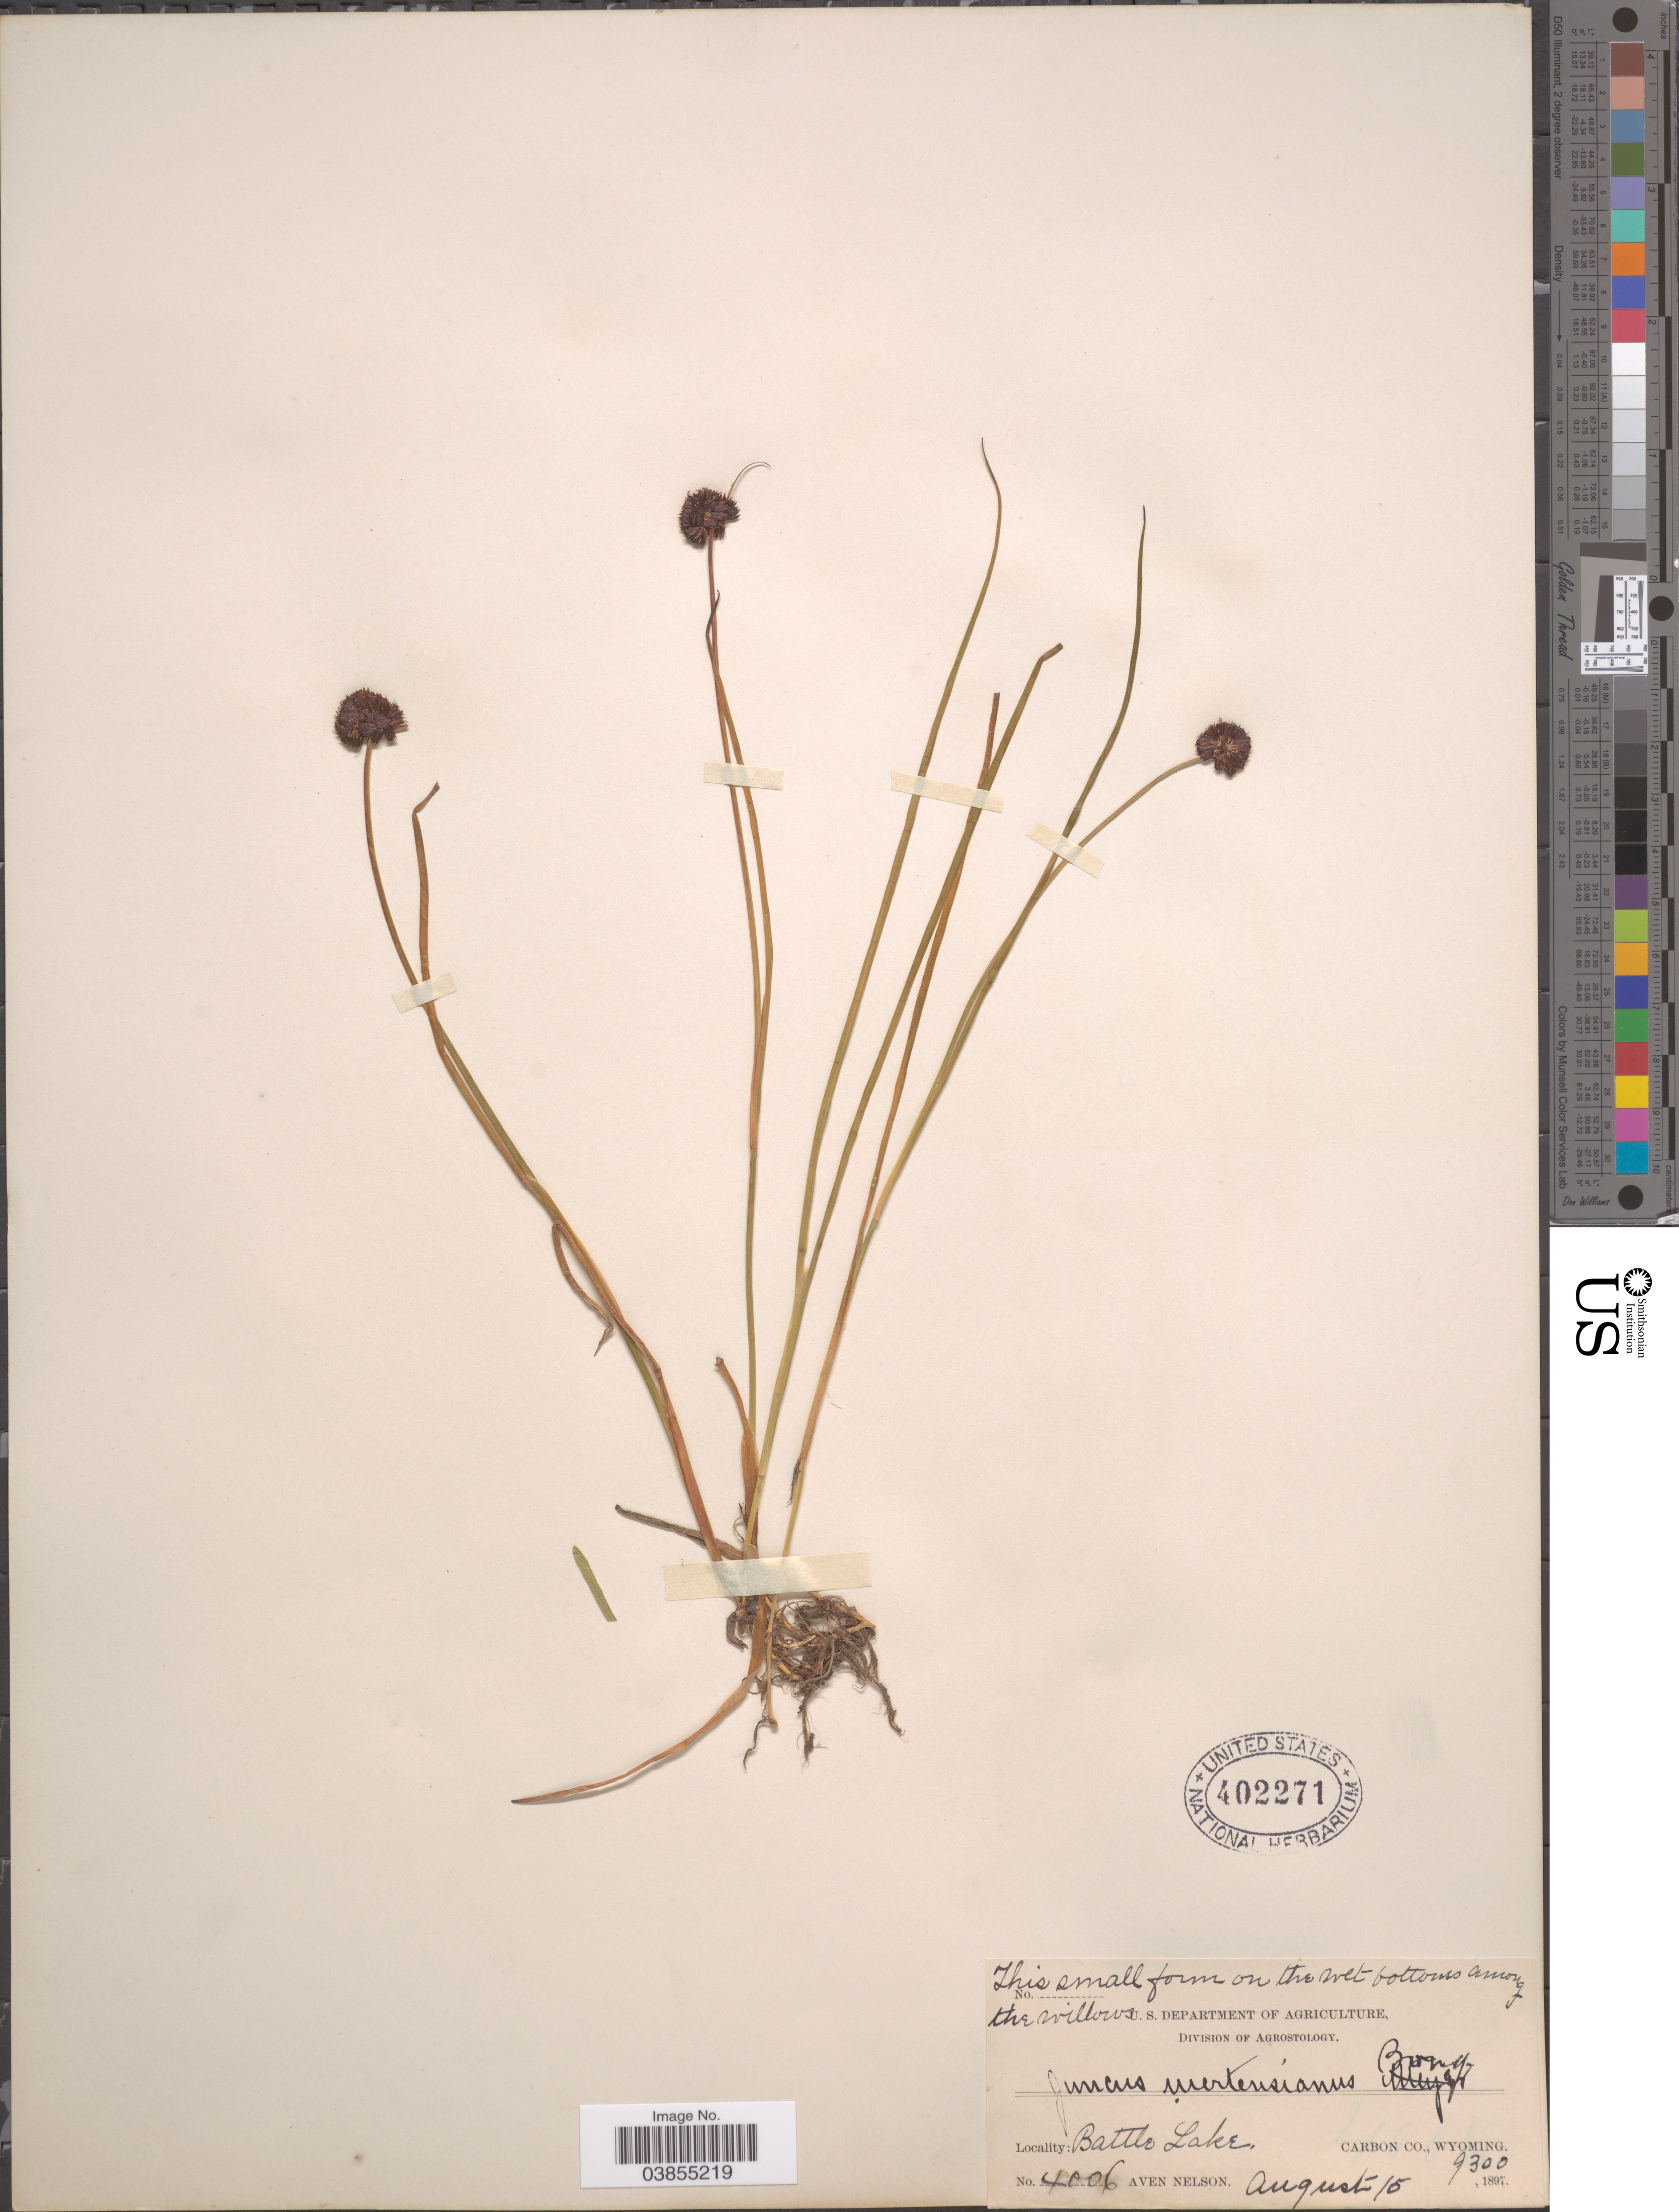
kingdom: Plantae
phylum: Tracheophyta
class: Liliopsida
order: Poales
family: Juncaceae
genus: Juncus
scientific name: Juncus mertensianus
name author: Bong.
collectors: A. Nelson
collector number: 4006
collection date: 1897-08-15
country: United States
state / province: Wyoming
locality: Battle Lake, Carbon Co.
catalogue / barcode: US 402271